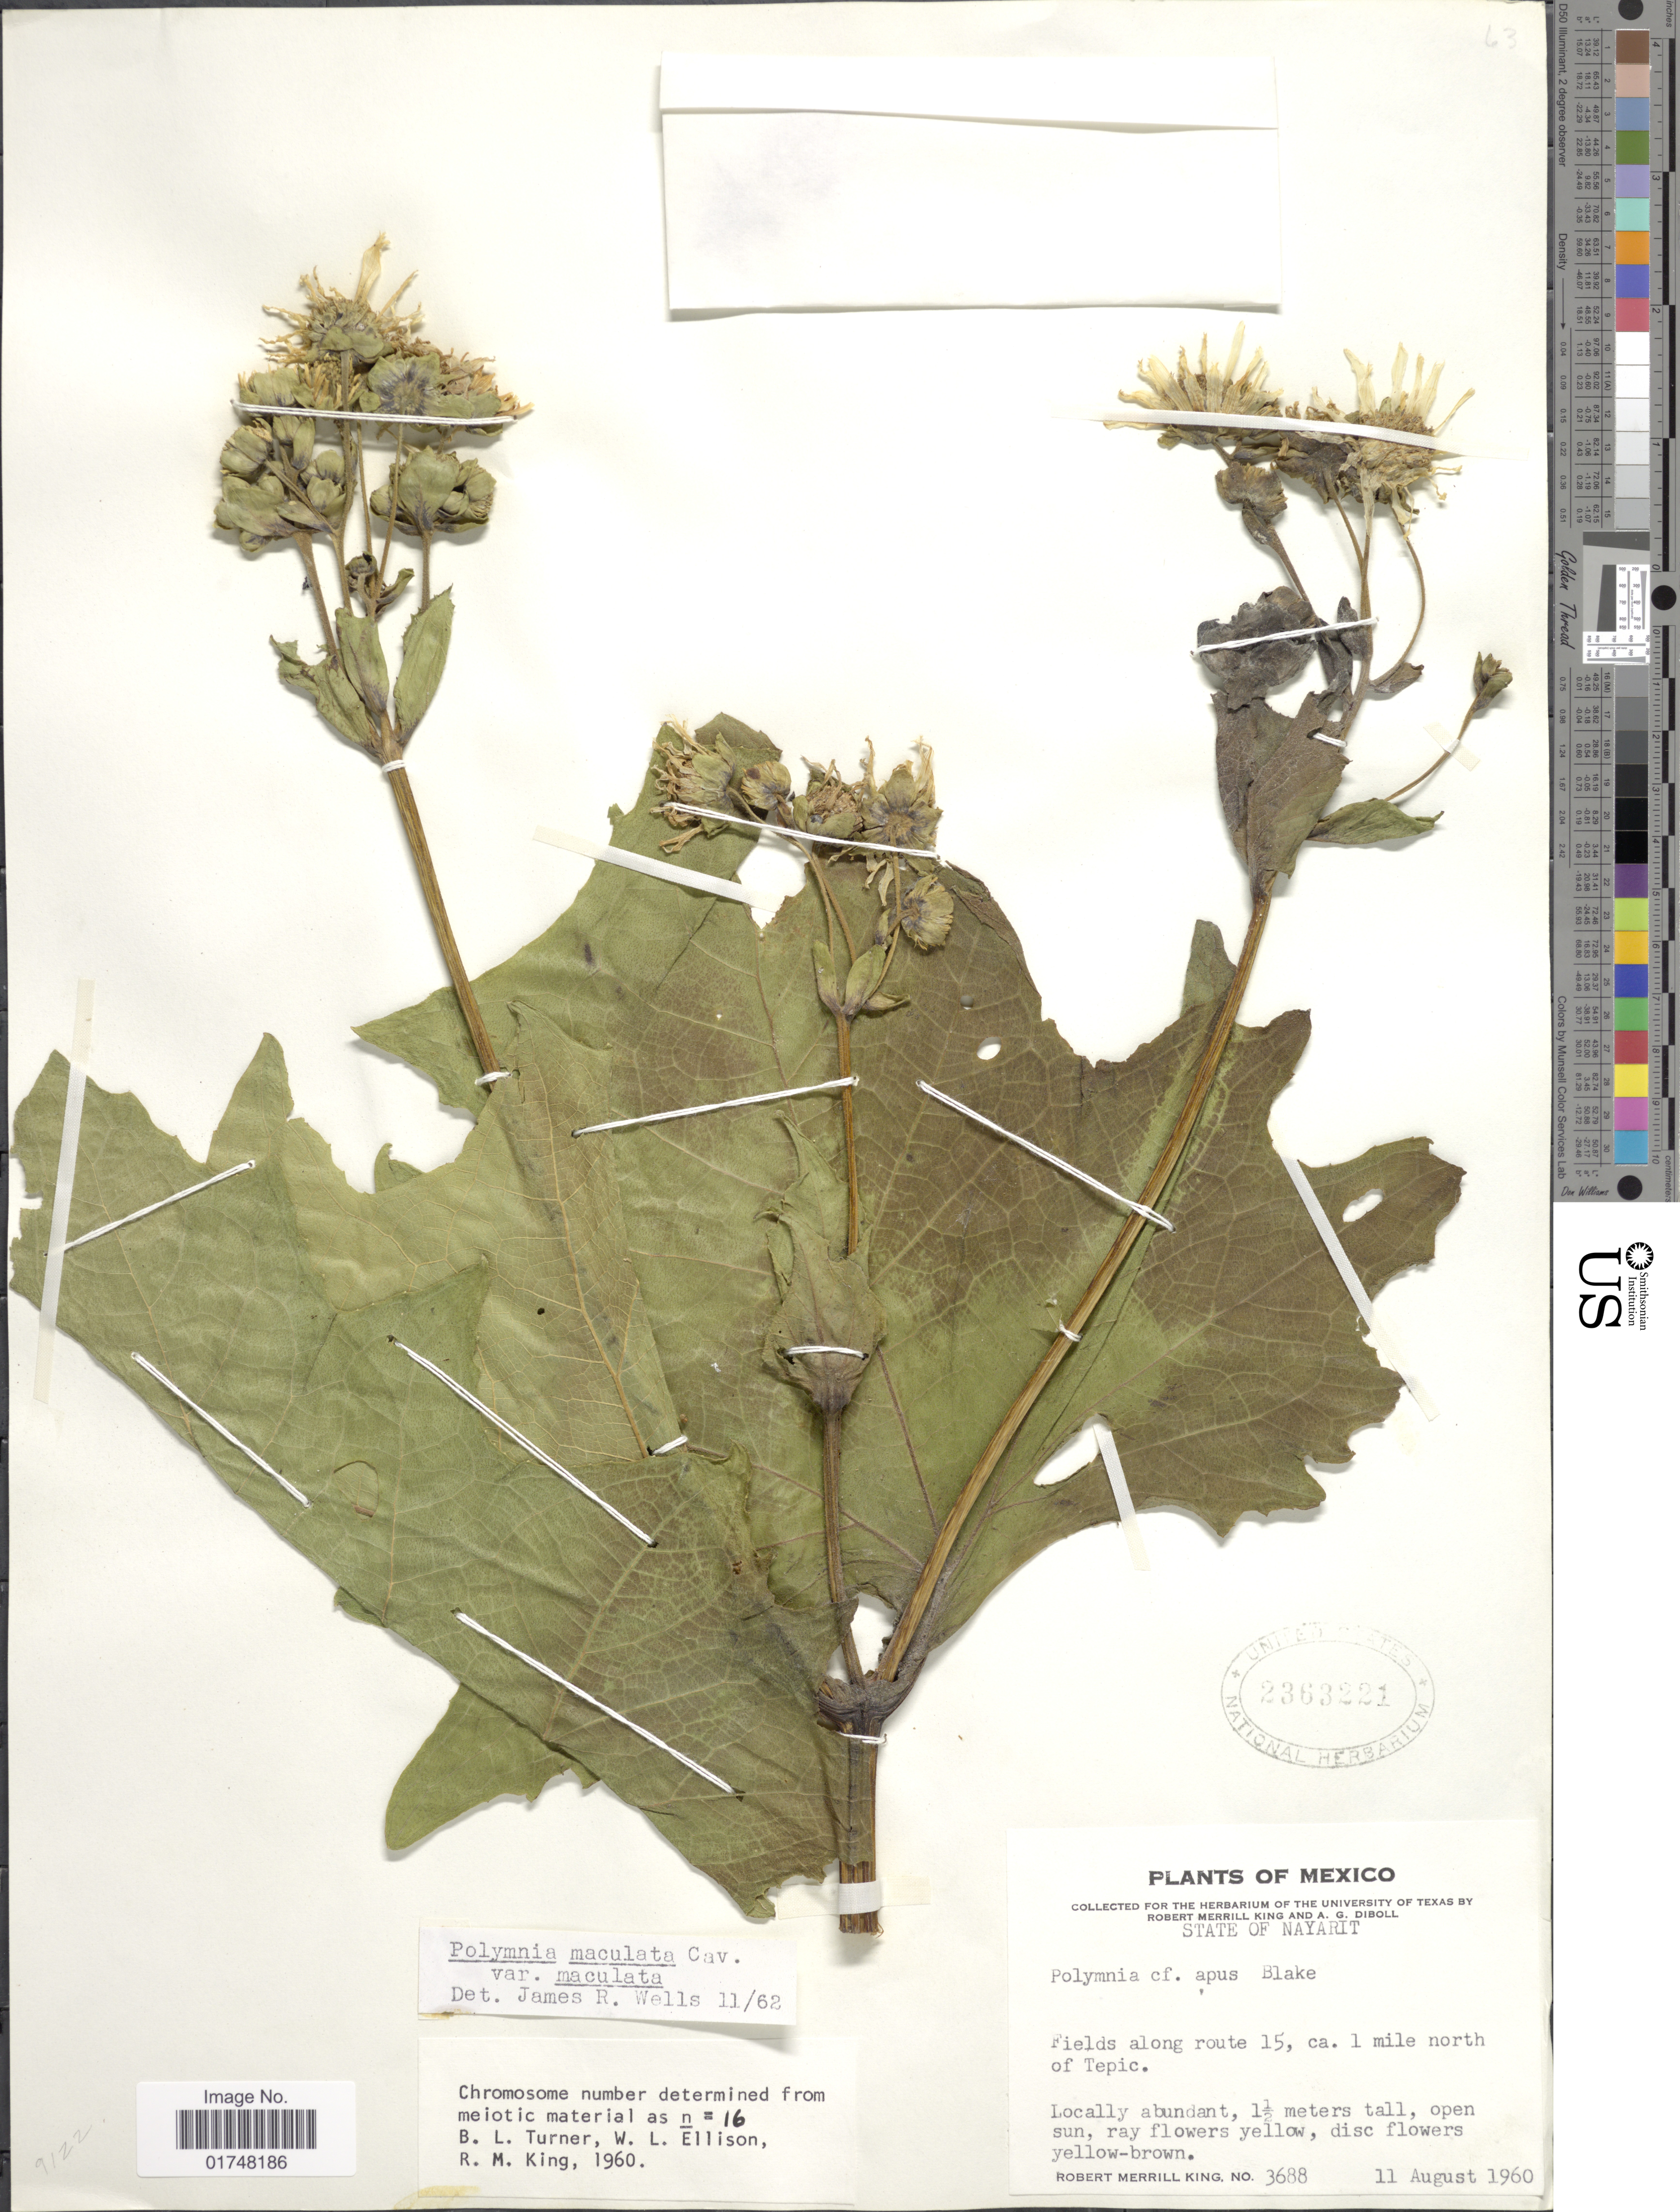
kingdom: Plantae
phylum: Tracheophyta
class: Magnoliopsida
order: Asterales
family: Asteraceae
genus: Smallanthus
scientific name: Smallanthus maculatus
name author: (Cav.) H. Rob.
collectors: R. M. King & A. Diboll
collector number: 3688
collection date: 1960-08-11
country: Mexico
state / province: Nayarit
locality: Fields along route 15, ca. 1 mile north of Tepic.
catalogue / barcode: US 2363221